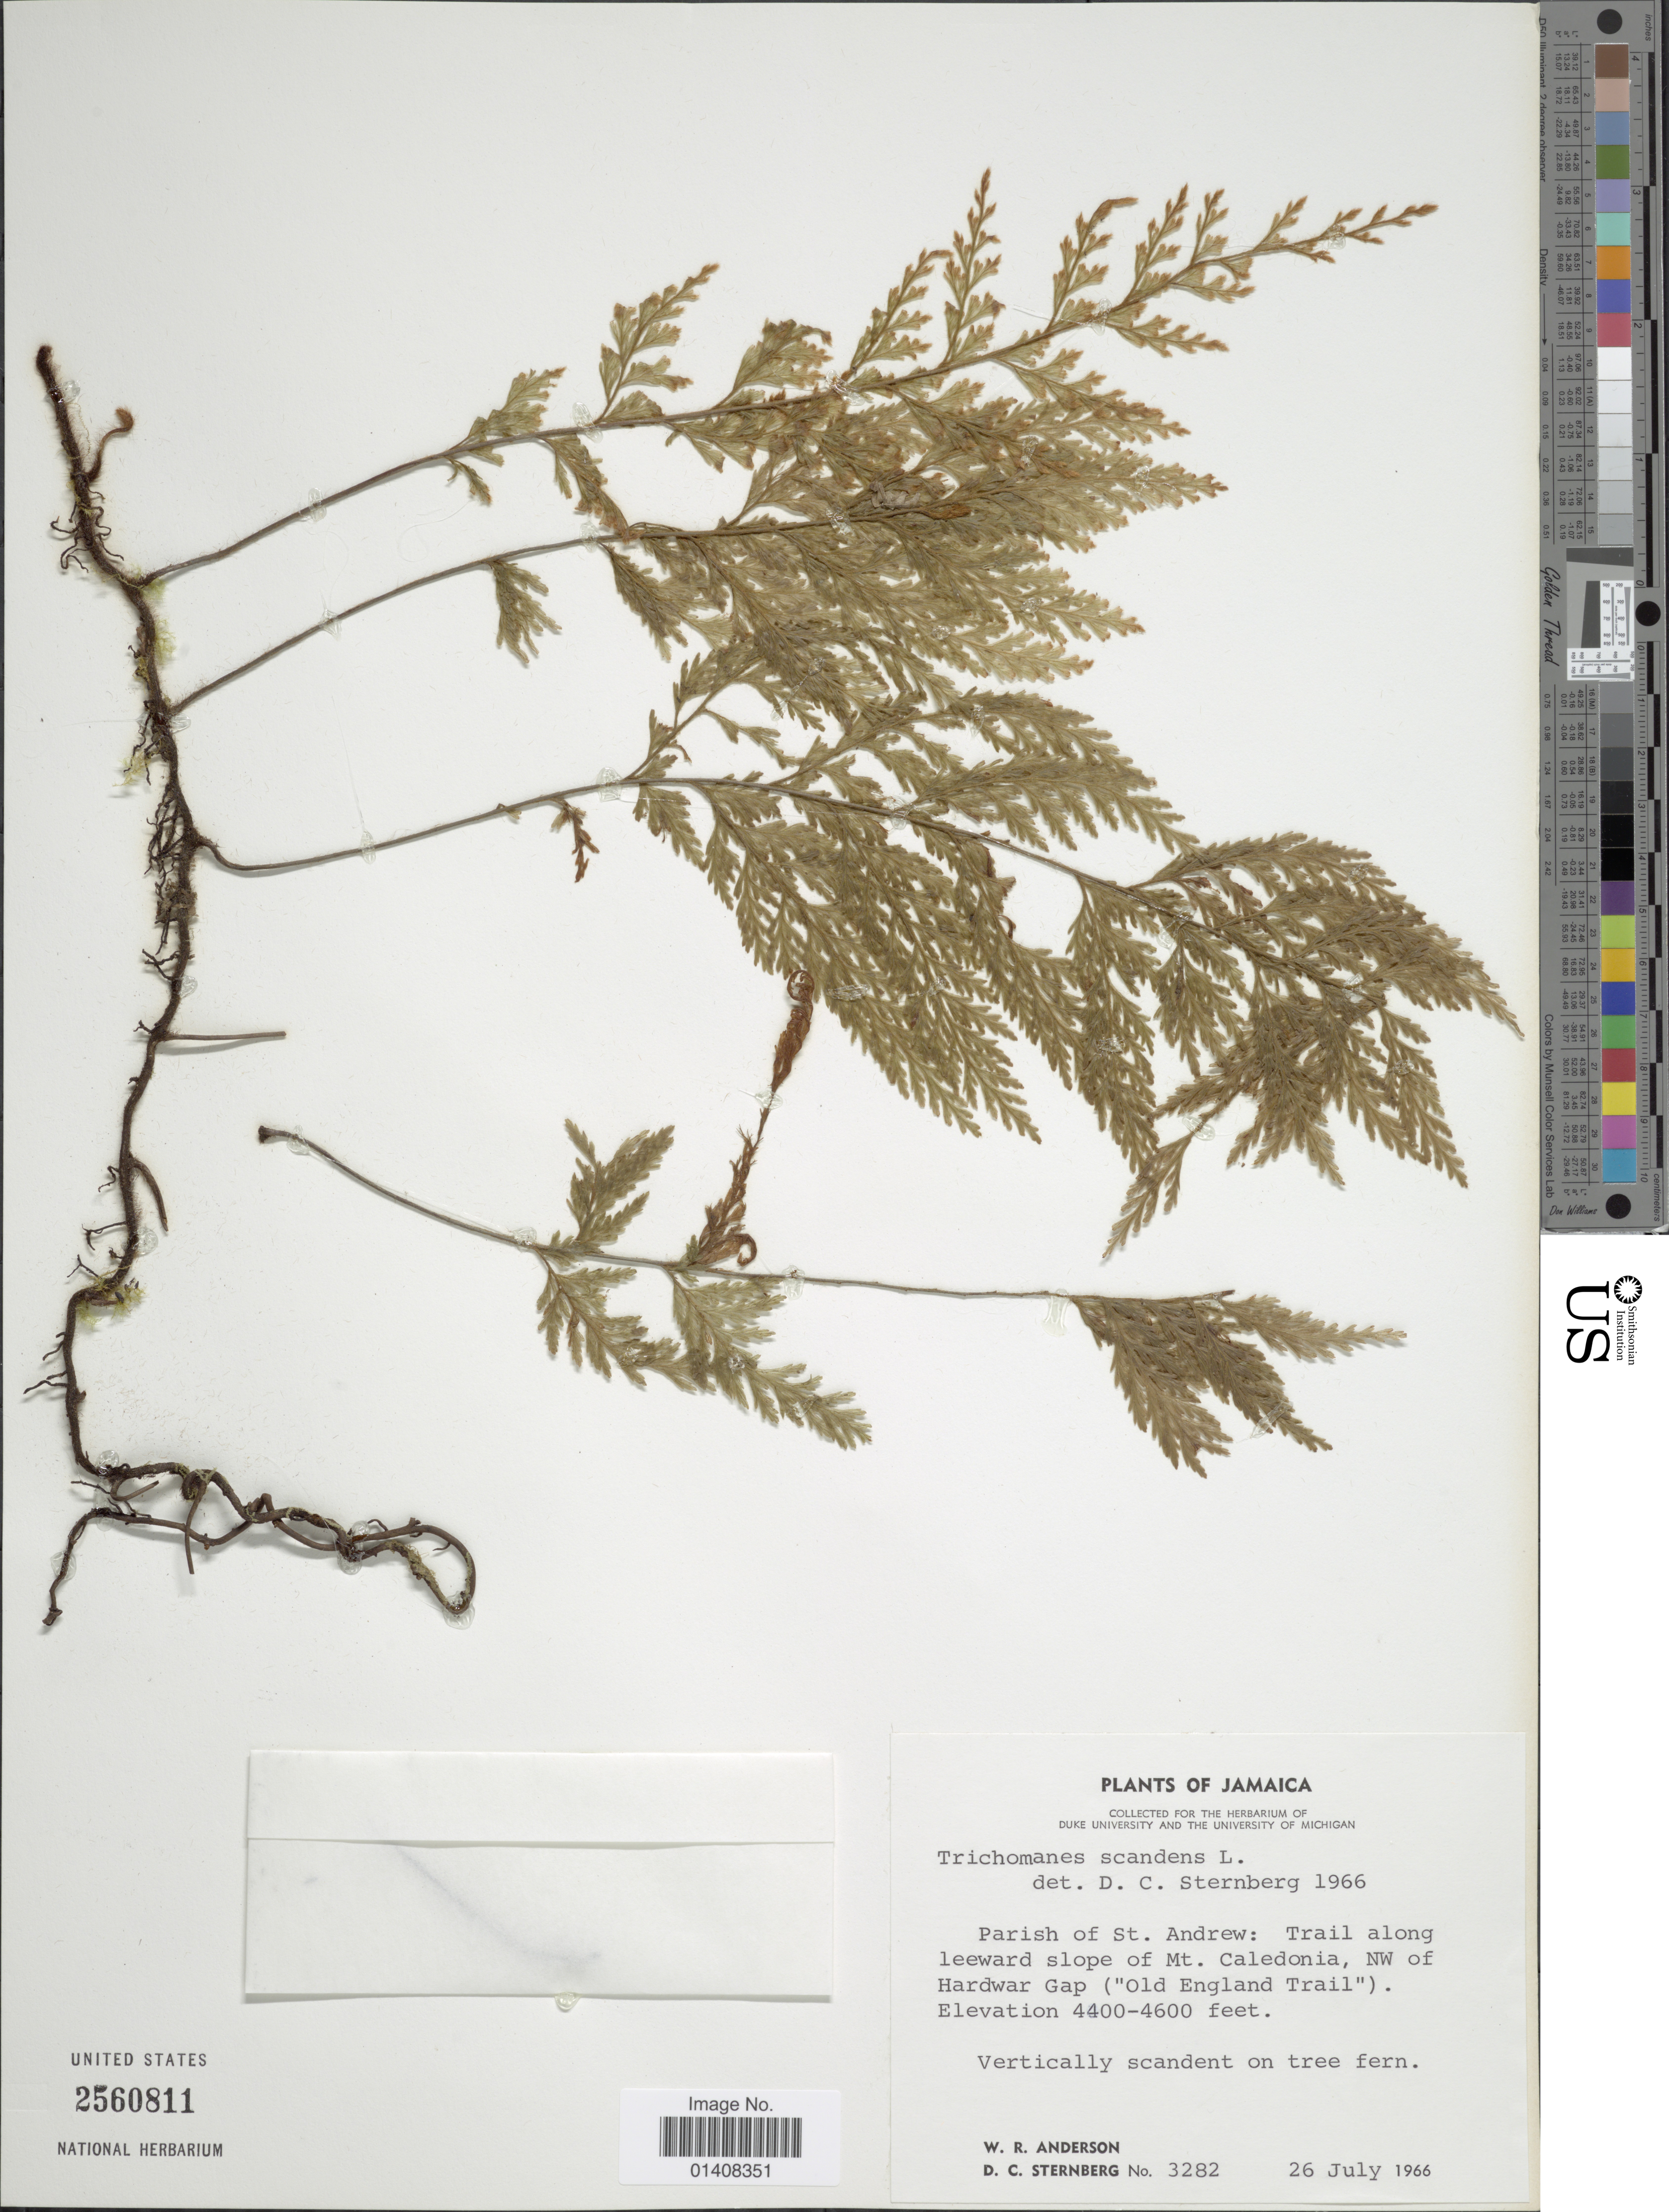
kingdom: Plantae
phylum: Tracheophyta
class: Polypodiopsida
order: Hymenophyllales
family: Hymenophyllaceae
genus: Trichomanes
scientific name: Trichomanes scandens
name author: L.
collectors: W. Anderson & D. Sternberg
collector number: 3282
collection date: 1966-07-26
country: Jamaica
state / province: Saint Andrew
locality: Parish of St. Andrew: trail along leeward slope of Mt. Caledonia NW of Hardwar Gap ("Old England Trail")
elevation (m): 1341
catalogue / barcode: US 2560811